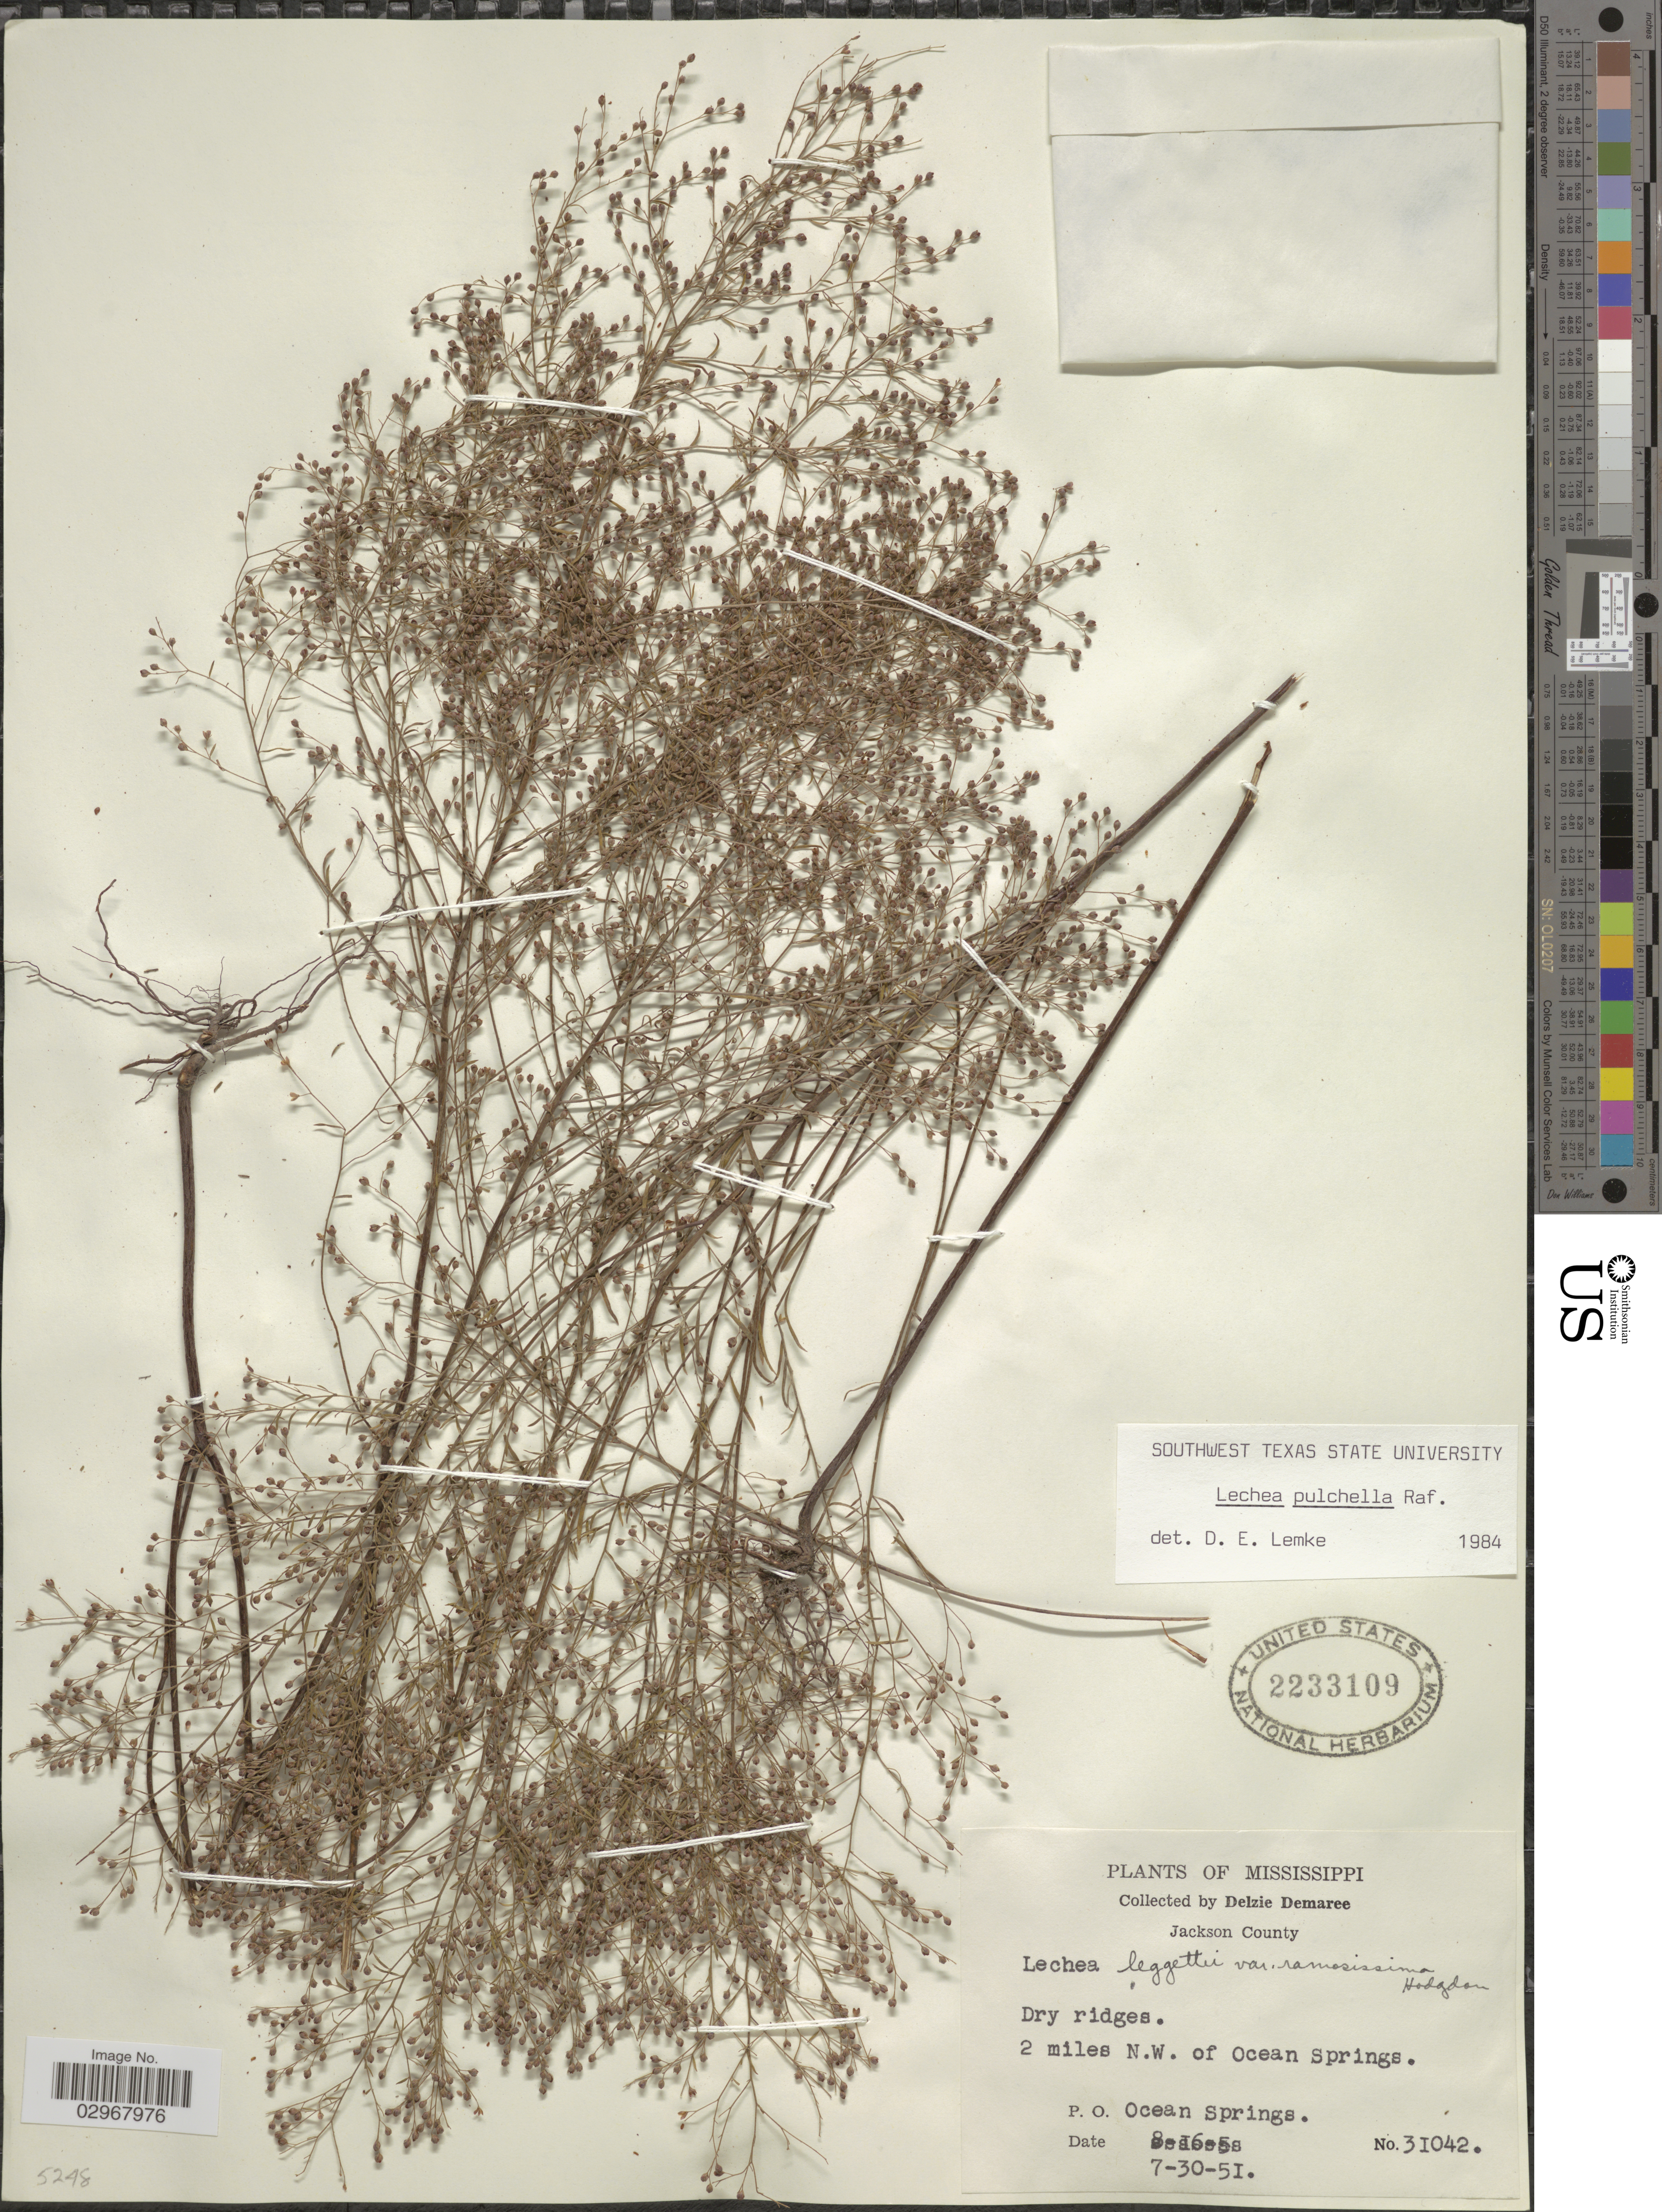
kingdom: Plantae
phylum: Tracheophyta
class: Magnoliopsida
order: Malvales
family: Cistaceae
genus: Lechea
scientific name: Lechea pulchella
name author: Raf.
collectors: D. Demaree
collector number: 31042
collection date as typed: Transcribed d/m/y: 30/7/51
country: United States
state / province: Mississippi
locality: Jackson County. Dry ridges, 2 miles N.W. of Ocean Springs. P.O. Ocean Springs.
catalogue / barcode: US 2233109